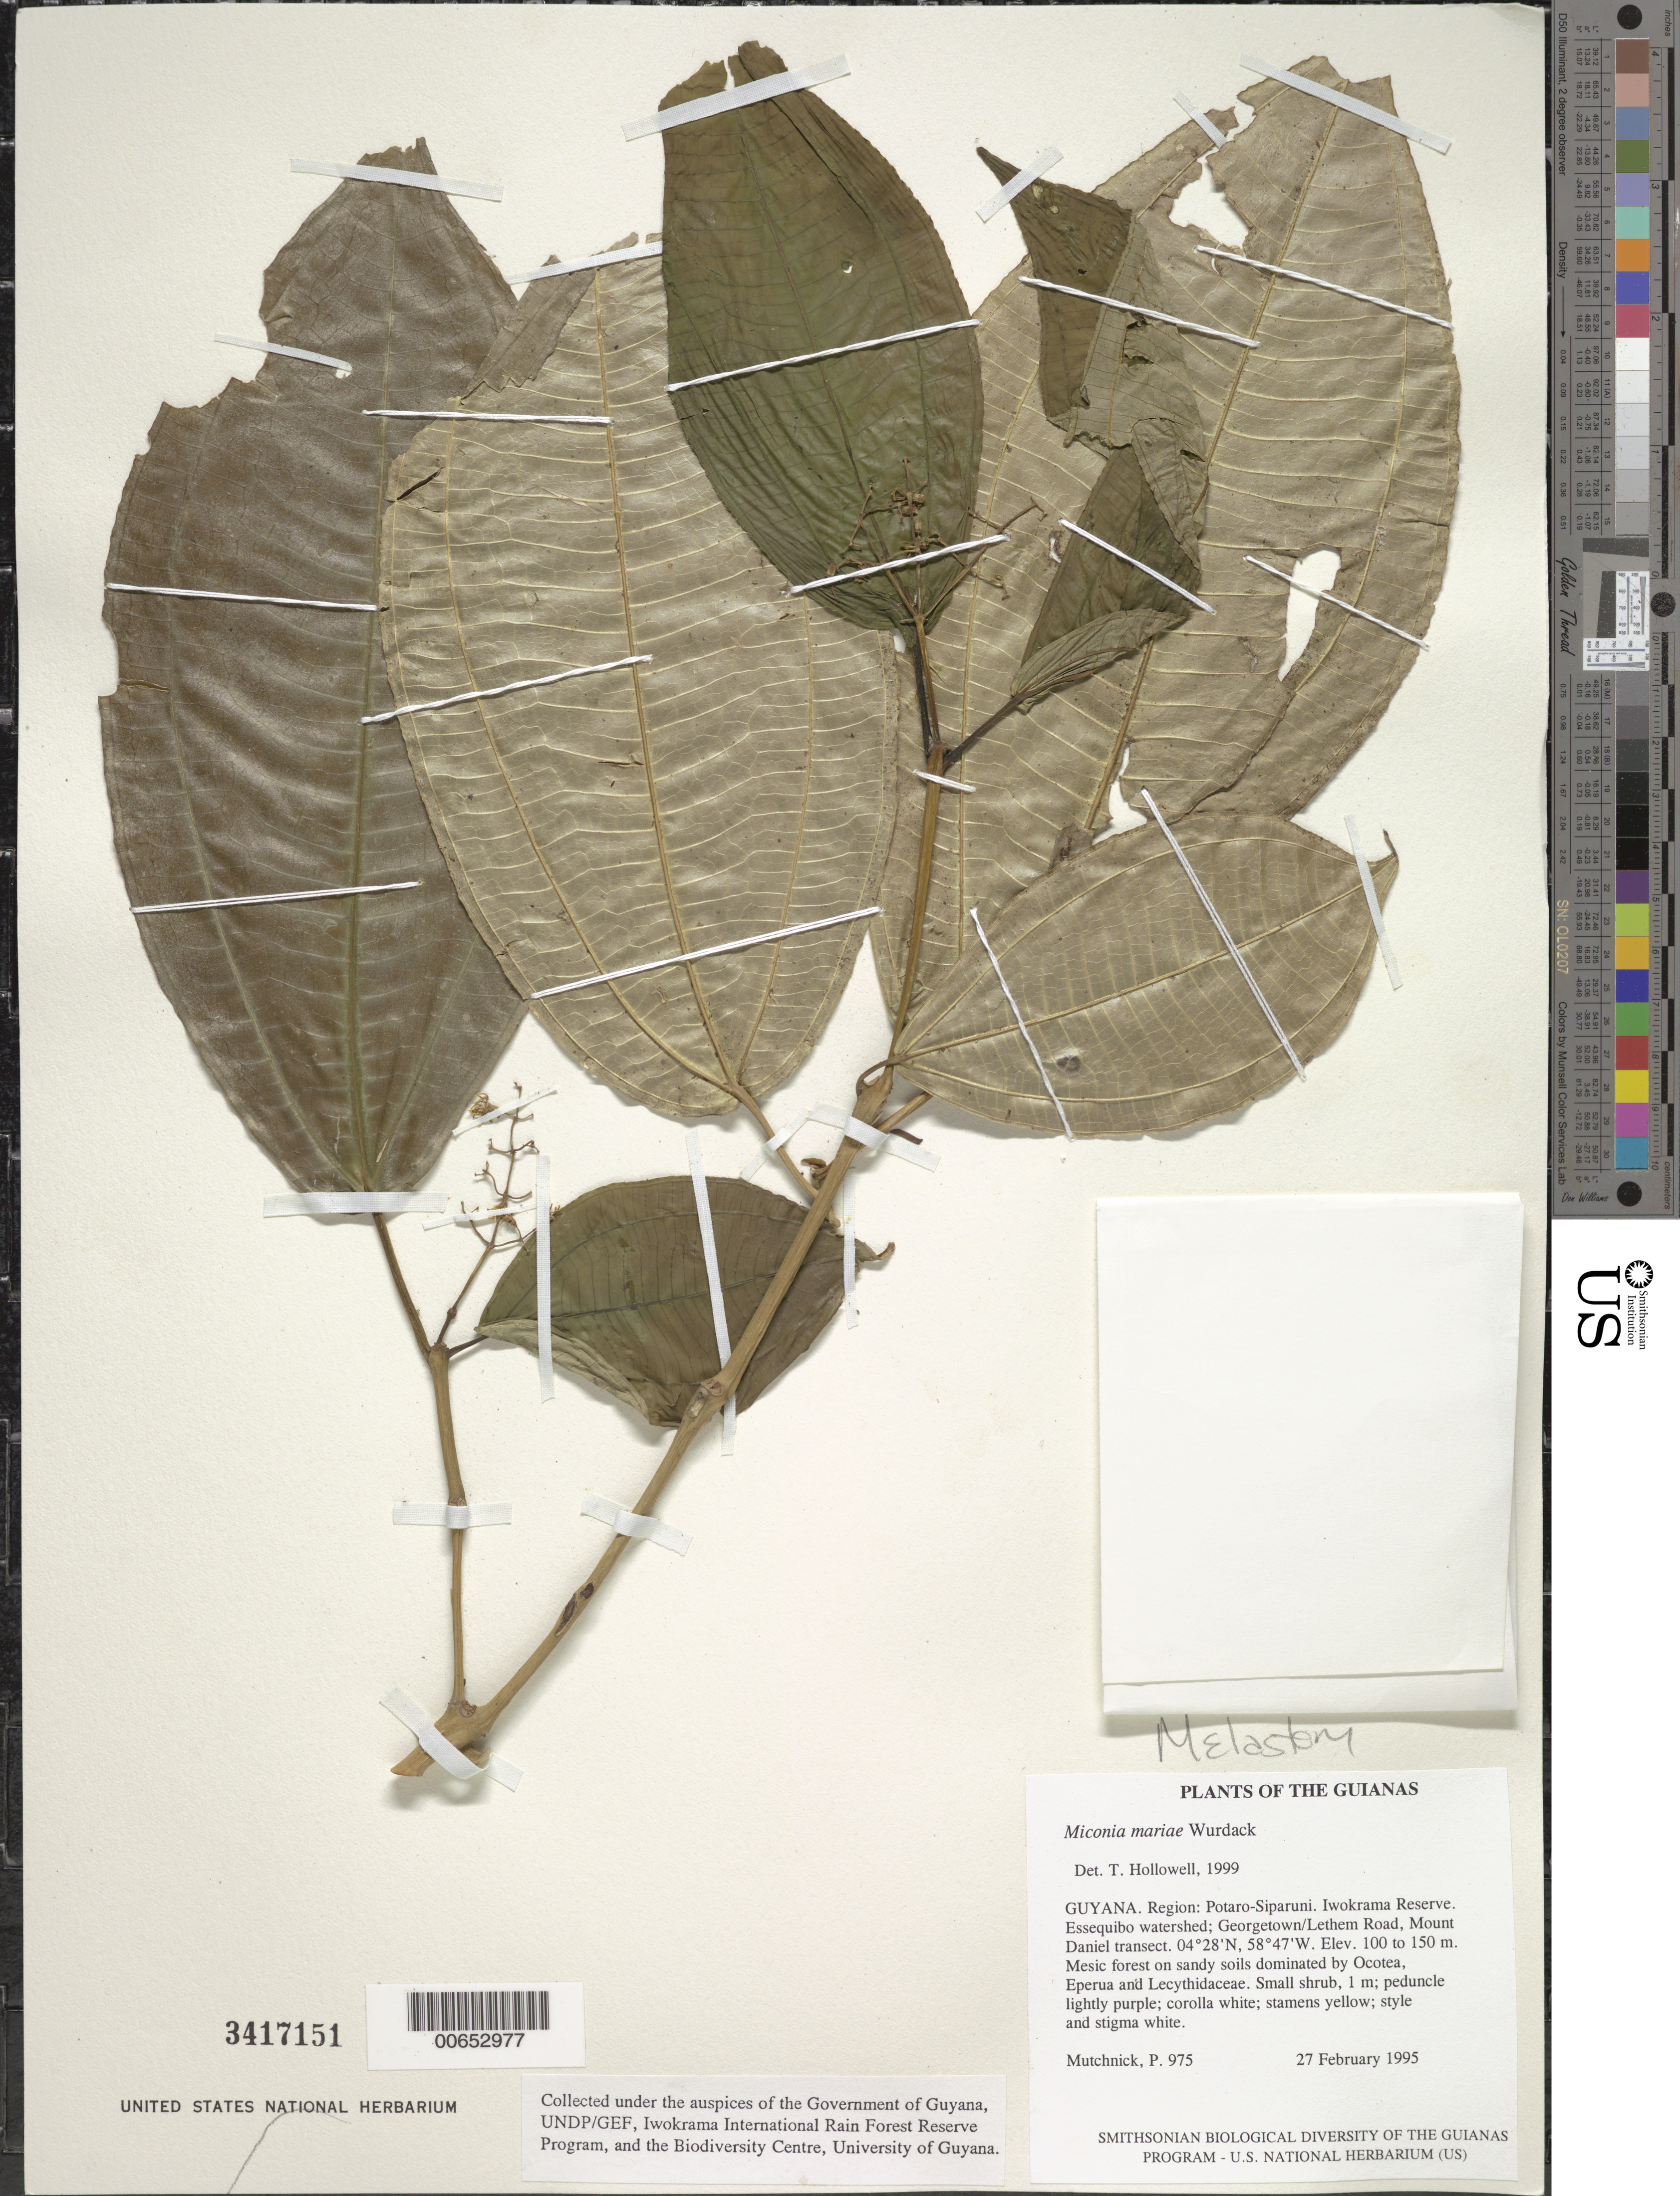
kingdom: Plantae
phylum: Tracheophyta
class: Magnoliopsida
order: Myrtales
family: Melastomataceae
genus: Miconia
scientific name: Miconia centrodesma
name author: Naudin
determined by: Almeda, F.; Penneys, D. S.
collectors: P. Mutchnick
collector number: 975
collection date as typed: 27 February 1995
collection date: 1995-02-27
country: Guyana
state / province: Potaro-Siparuni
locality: Iwokrama Reserve. Essequibo watershed; Georgetown/Lethem Road, Mount Daniel transect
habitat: Mesic forest on sandy soils dominated by Ocotea, Eperua and Lecythidaceae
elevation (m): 100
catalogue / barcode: US 3417151